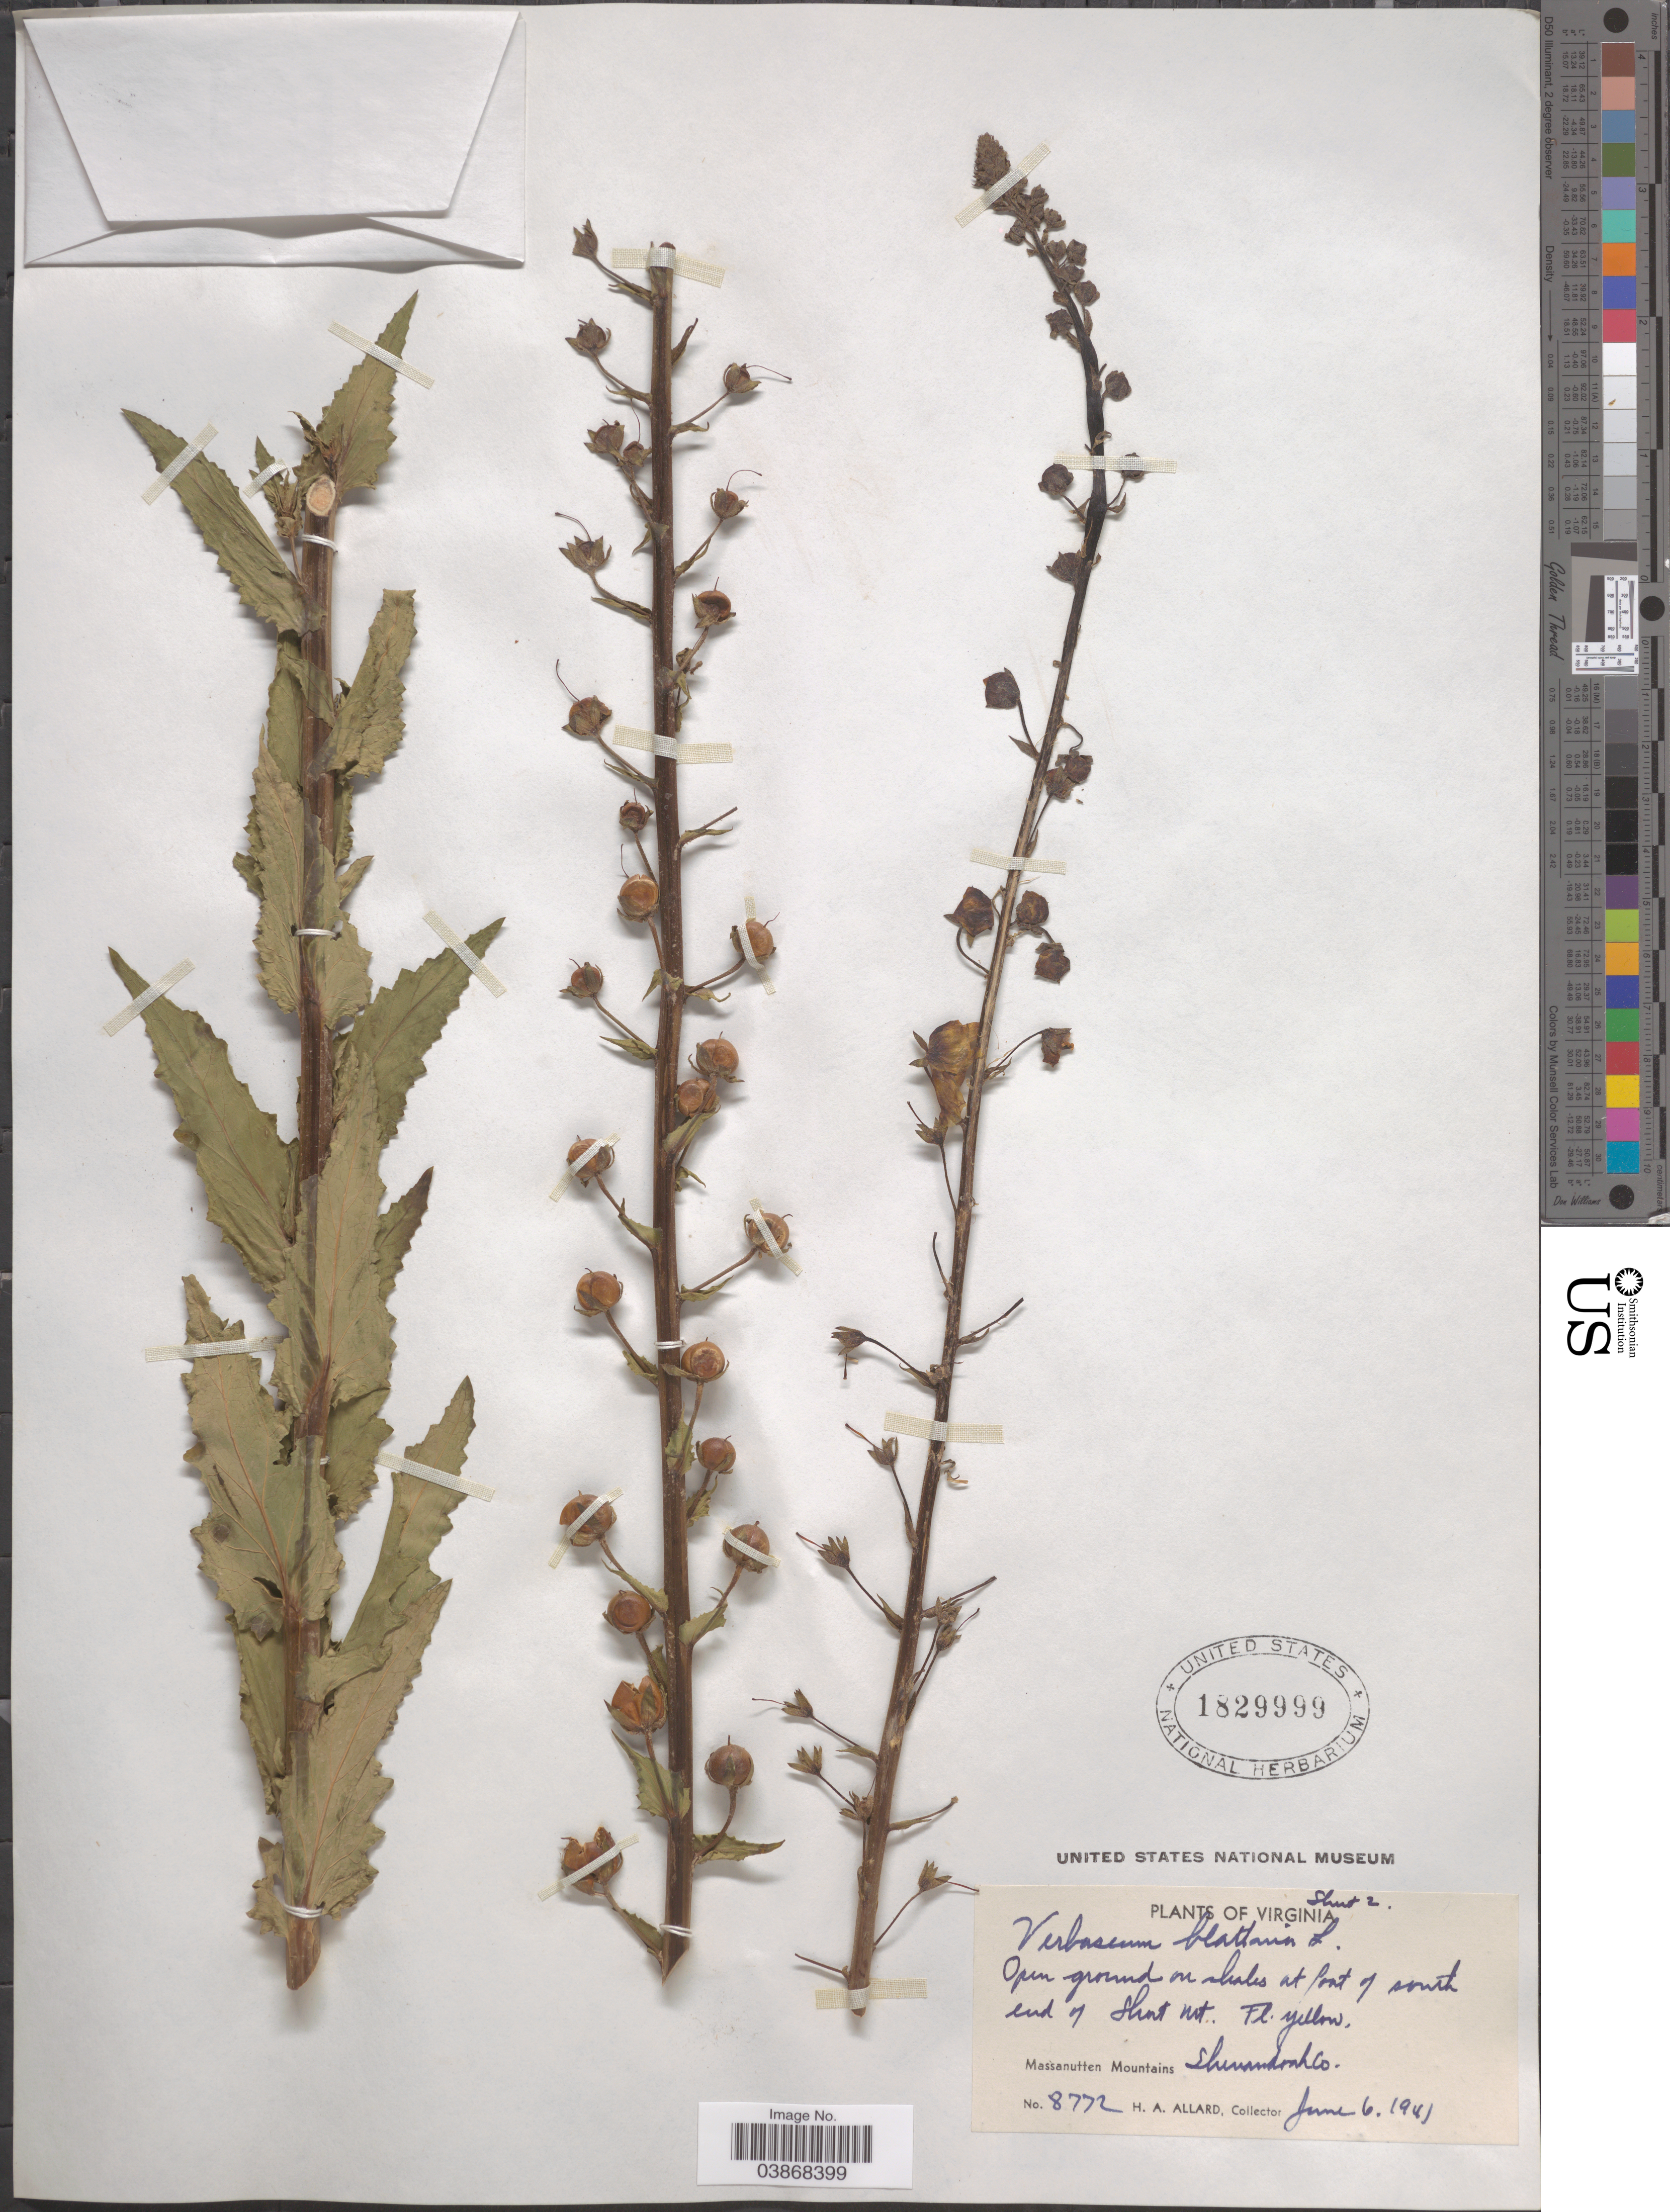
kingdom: Plantae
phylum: Tracheophyta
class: Magnoliopsida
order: Lamiales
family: Scrophulariaceae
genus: Verbascum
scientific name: Verbascum blattaria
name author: L.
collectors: H. A. Allard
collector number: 8772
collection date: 1941-06-06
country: United States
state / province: Virginia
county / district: Shenandoah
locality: At foot of south end of Short Mt. Massanutten Mountains. Shenandoah Co.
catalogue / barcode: US 1829999